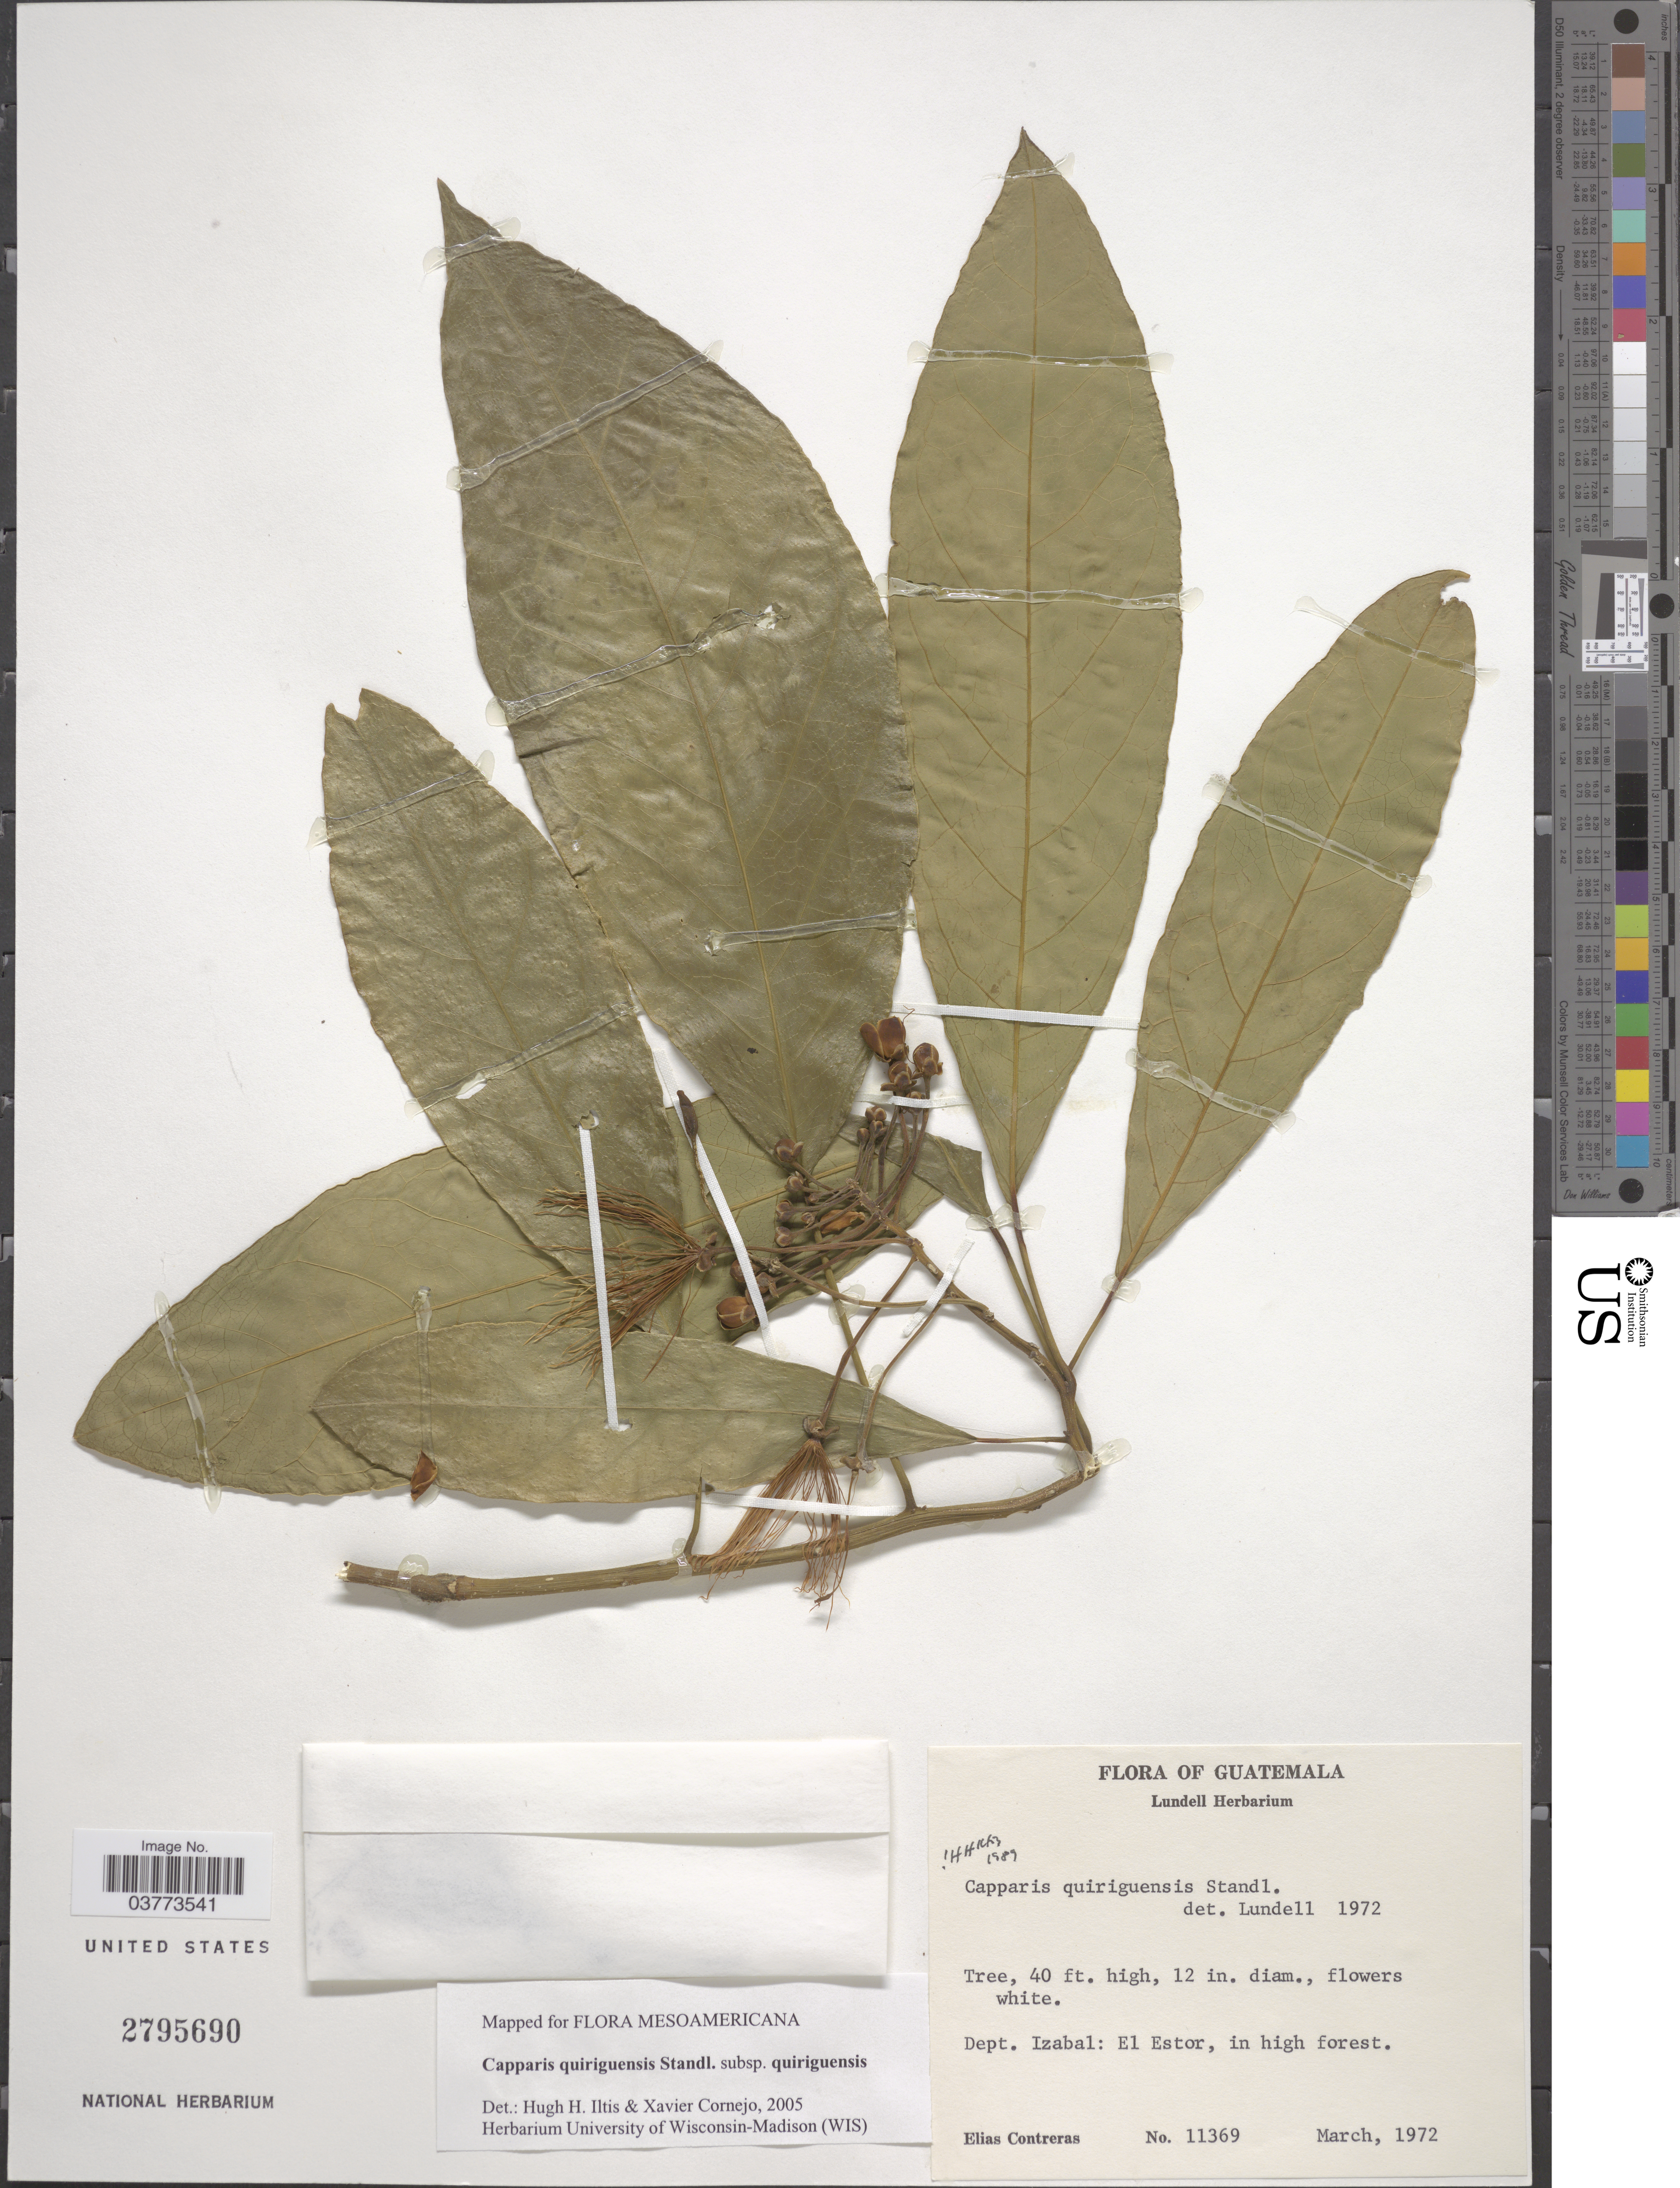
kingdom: Plantae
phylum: Tracheophyta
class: Magnoliopsida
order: Brassicales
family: Capparaceae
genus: Capparidastrum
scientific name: Capparidastrum quiriguense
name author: (Standl.) Iltis, H.H. & Cornejo, X.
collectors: E. Contreras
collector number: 11369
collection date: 1972-03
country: Guatemala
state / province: Izabal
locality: Dept. Izabal: El Estor, in high forest.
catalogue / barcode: US 2795690